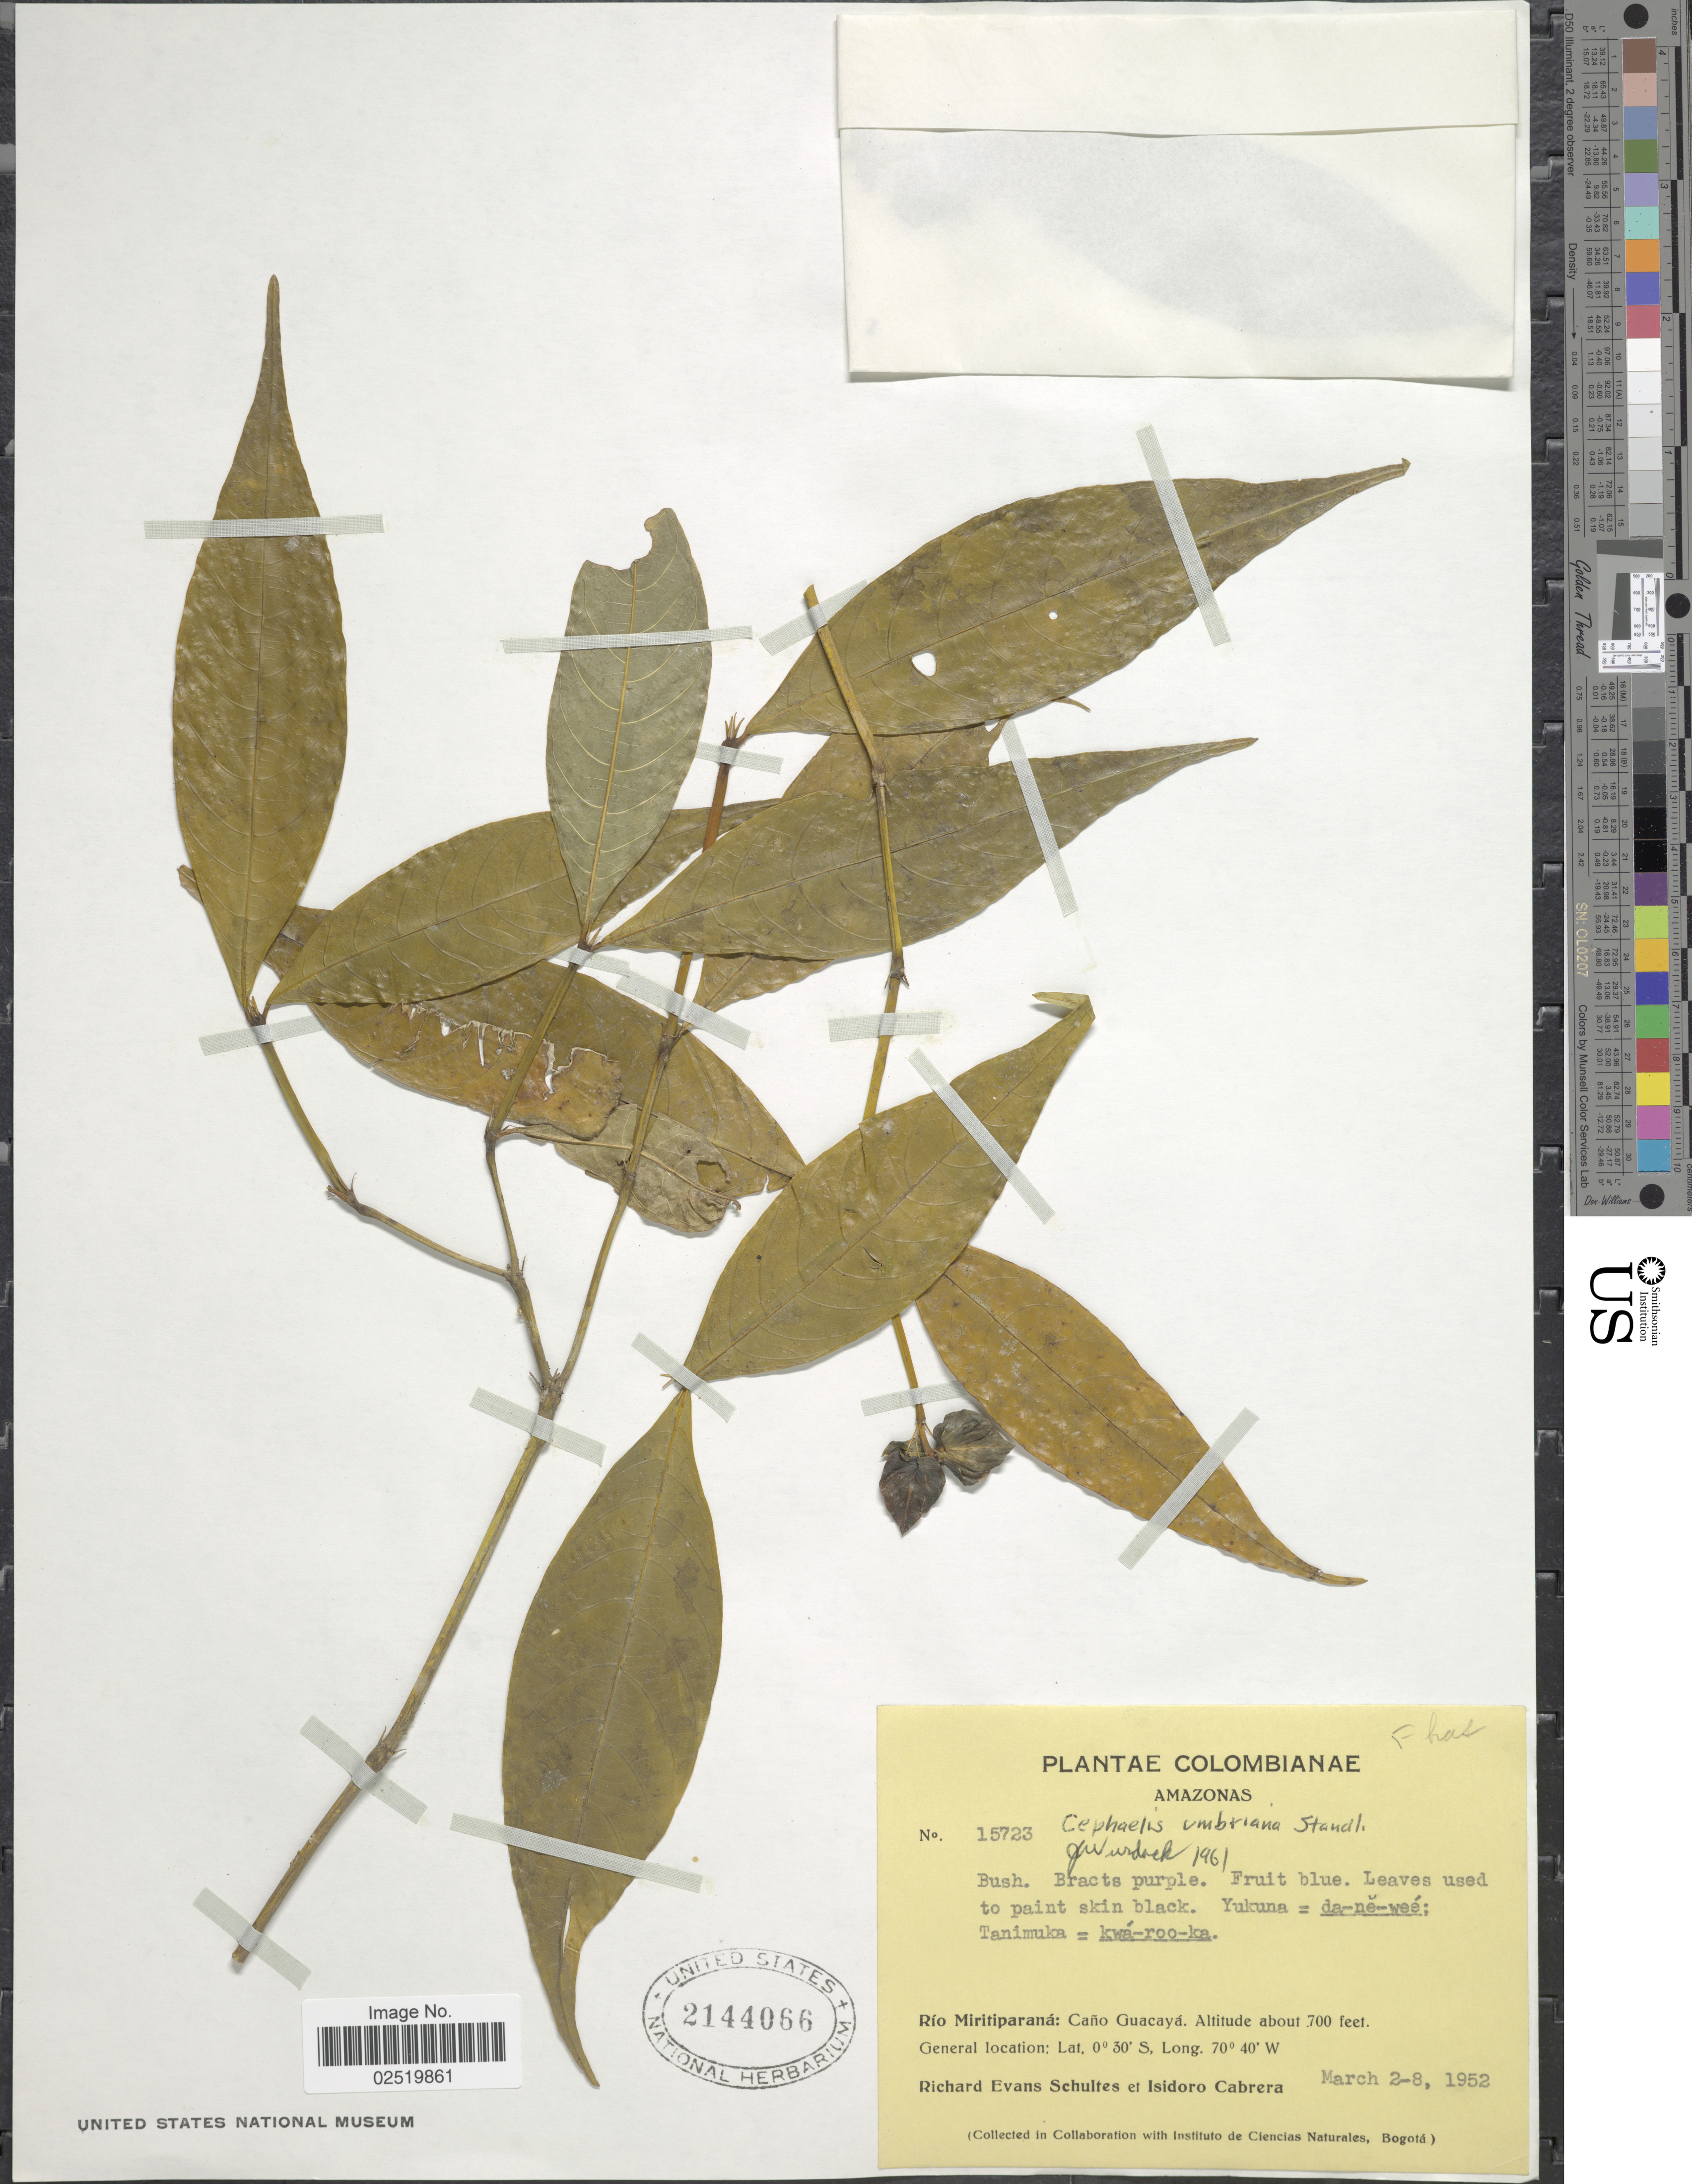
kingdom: Plantae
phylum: Tracheophyta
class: Magnoliopsida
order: Gentianales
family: Rubiaceae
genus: Psychotria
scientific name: Psychotria ostreophora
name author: (Wernham) C.M. Taylor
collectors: R. E. Schultes & I. Cabrera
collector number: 15723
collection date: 1952-03-02/1952-03-08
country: Colombia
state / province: Amazônas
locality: Rio Miritiparana: Cano Guacaya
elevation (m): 213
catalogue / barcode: US 2144066